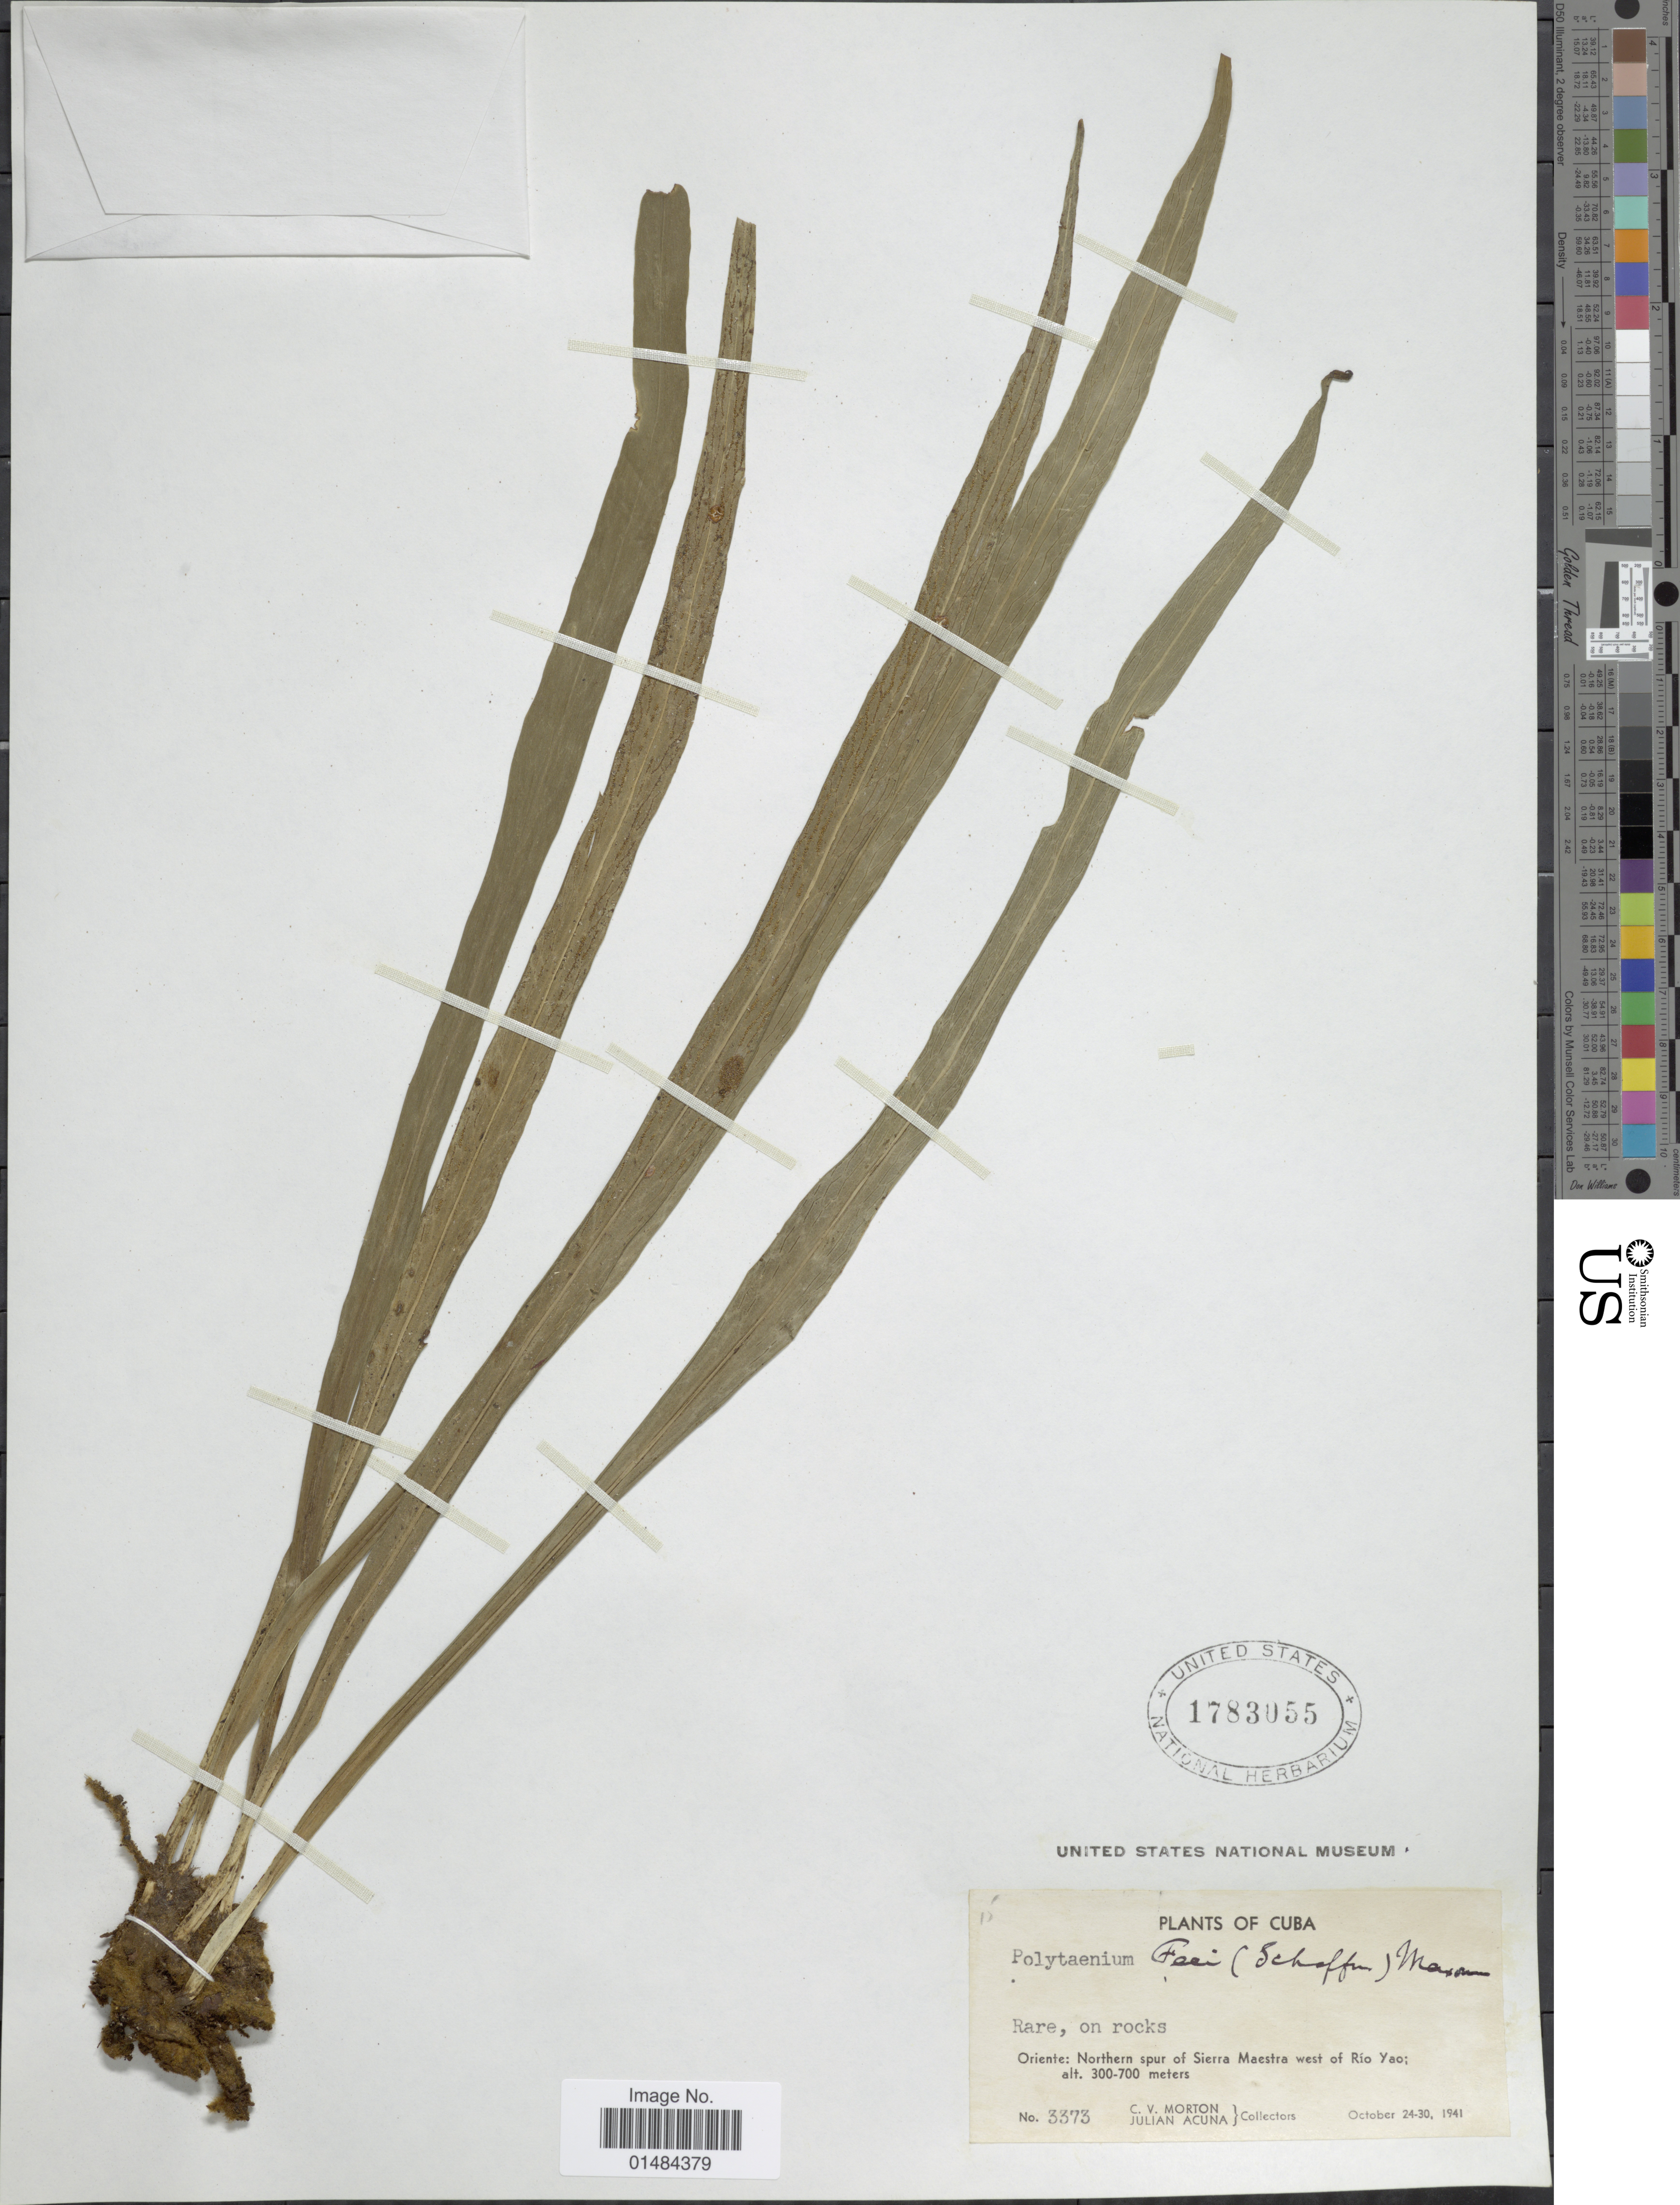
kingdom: Plantae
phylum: Tracheophyta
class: Polypodiopsida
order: Polypodiales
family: Pteridaceae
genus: Polytaenium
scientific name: Polytaenium lanceolatum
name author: (L.) Desv.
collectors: C. V. Morton & J. B. Acuña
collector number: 3373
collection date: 1941-10-24/1941-10-30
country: Cuba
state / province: Oriente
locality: Cuba, Northern spur of Sierra Maestra west of Río Yao.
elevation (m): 300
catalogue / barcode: US 1783055